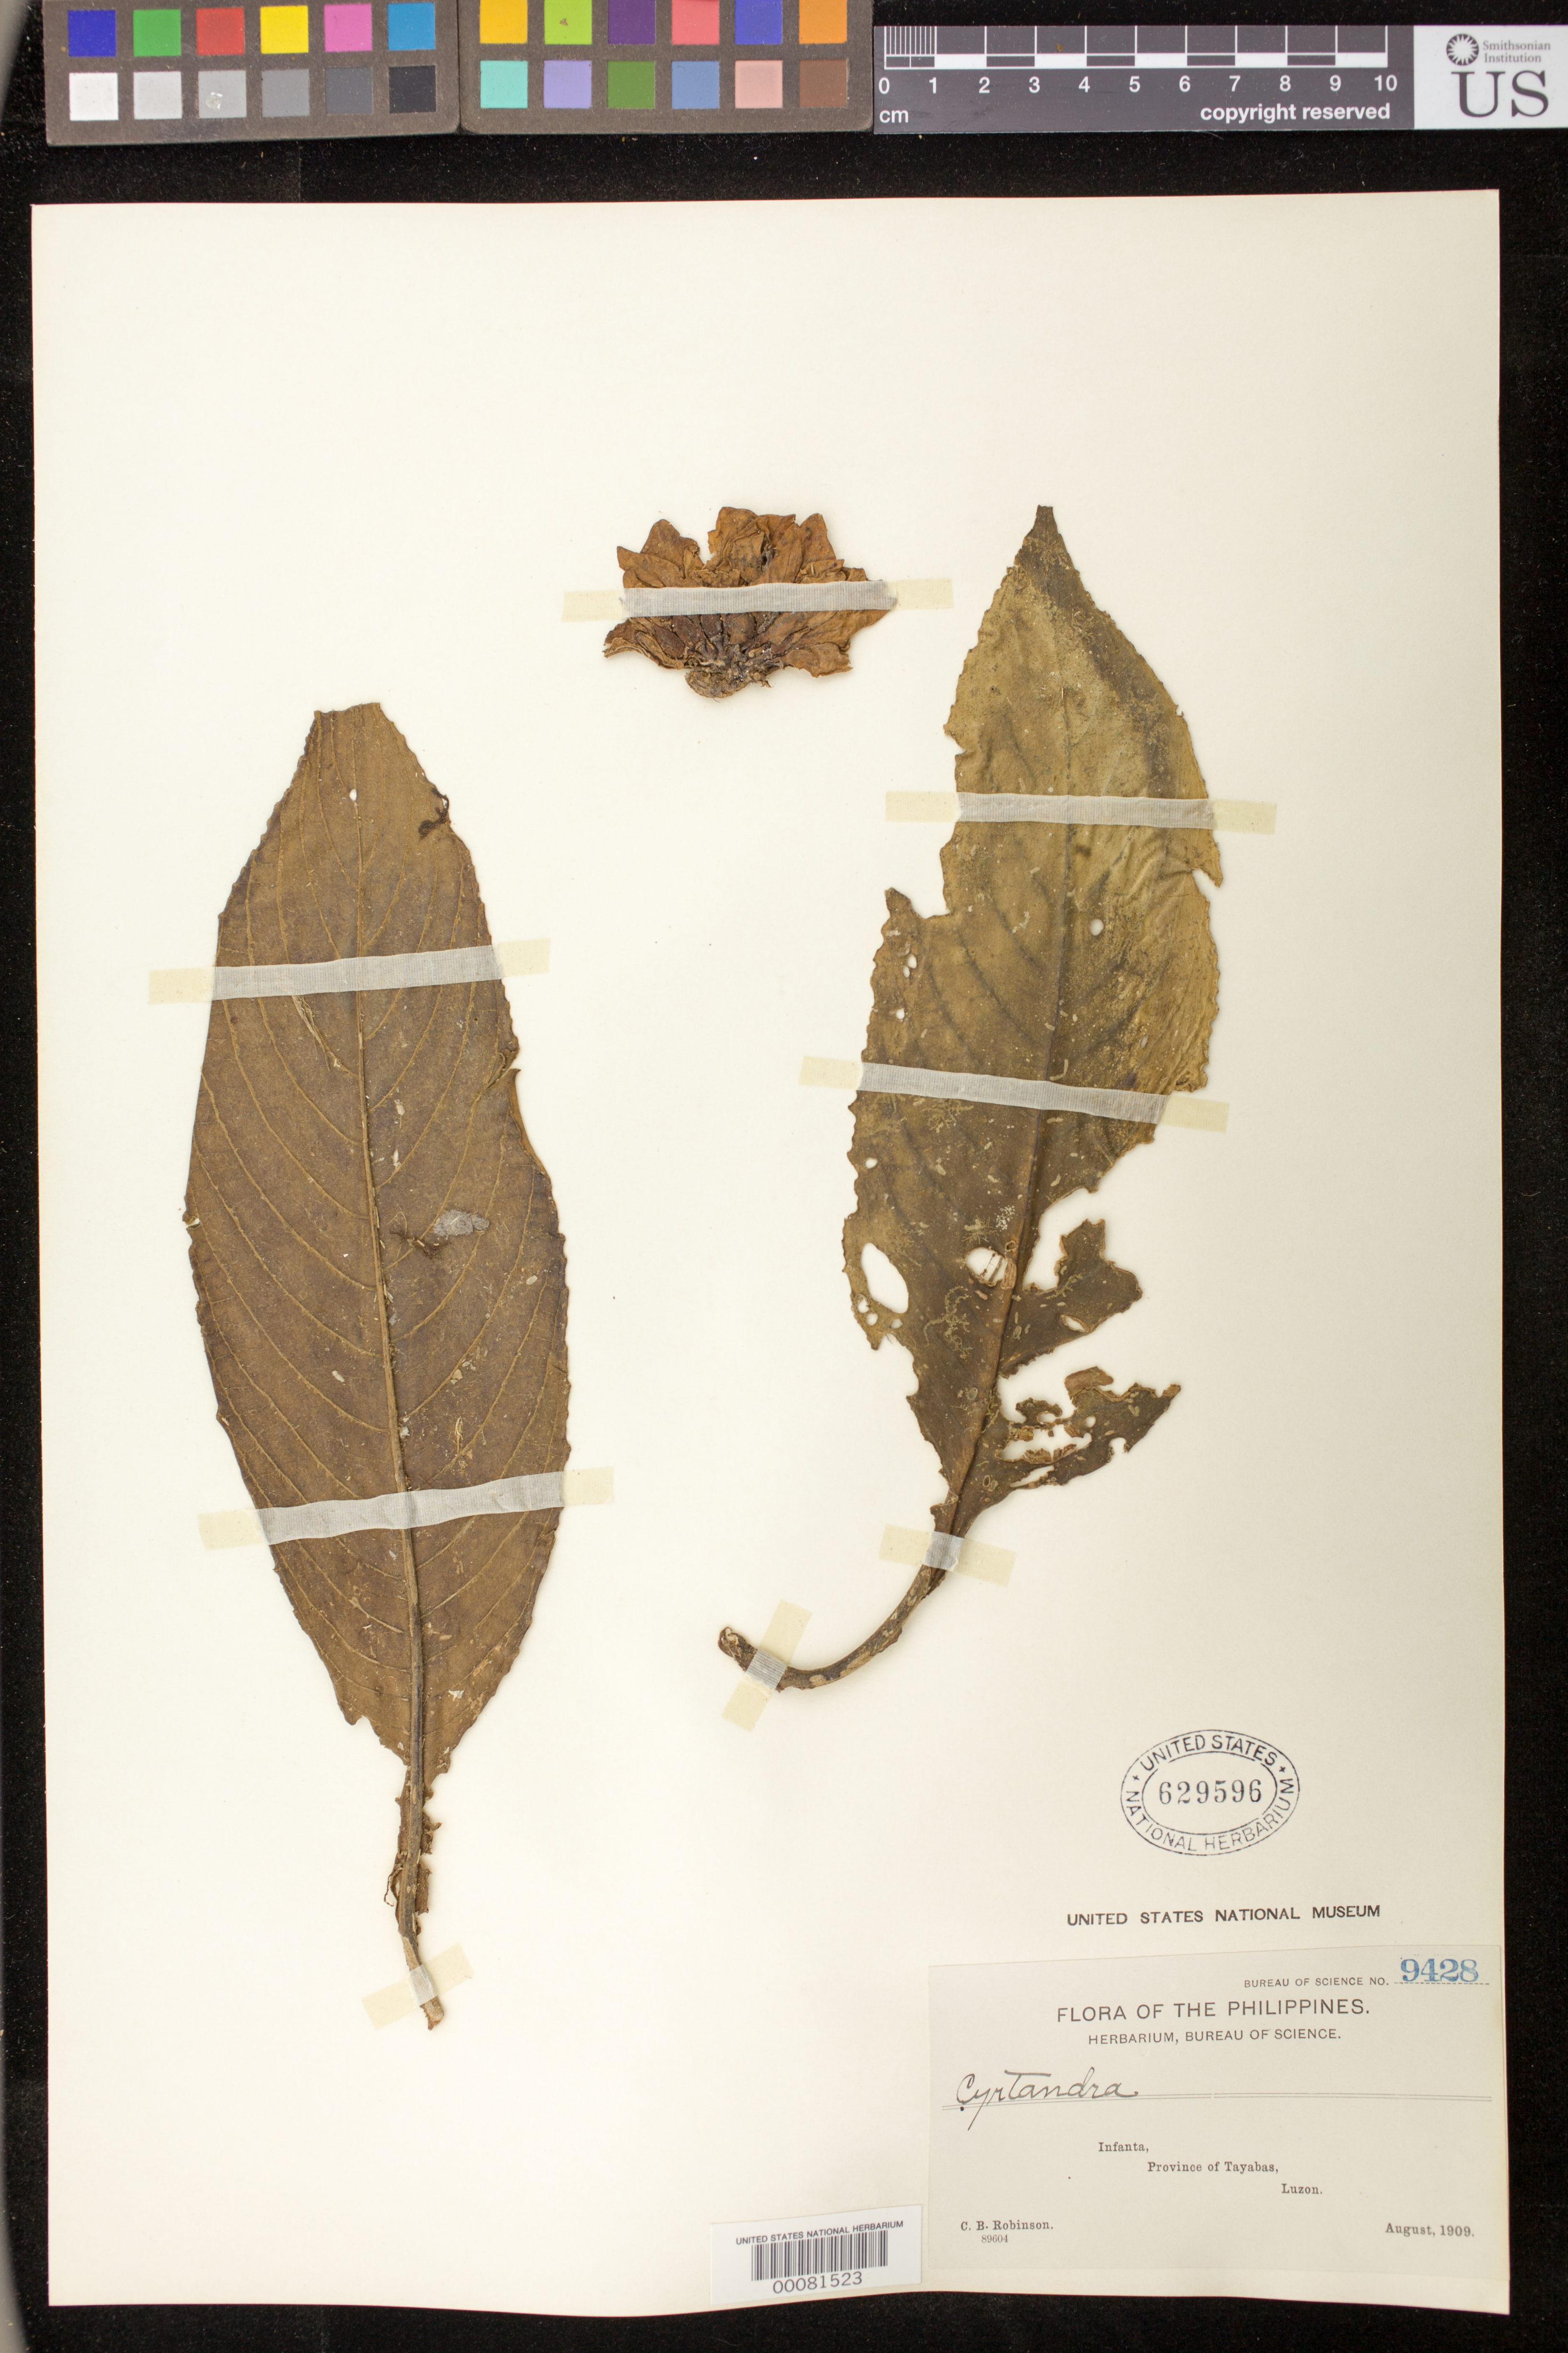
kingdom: Plantae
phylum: Tracheophyta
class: Magnoliopsida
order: Lamiales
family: Gesneriaceae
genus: Cyrtandra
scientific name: Cyrtandra sp.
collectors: C. Robinson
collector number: Bur. Sci. 9428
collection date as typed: Aug 1909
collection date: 1909-08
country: Philippines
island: Luzon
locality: Tayabas, Infanta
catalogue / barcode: US 629596